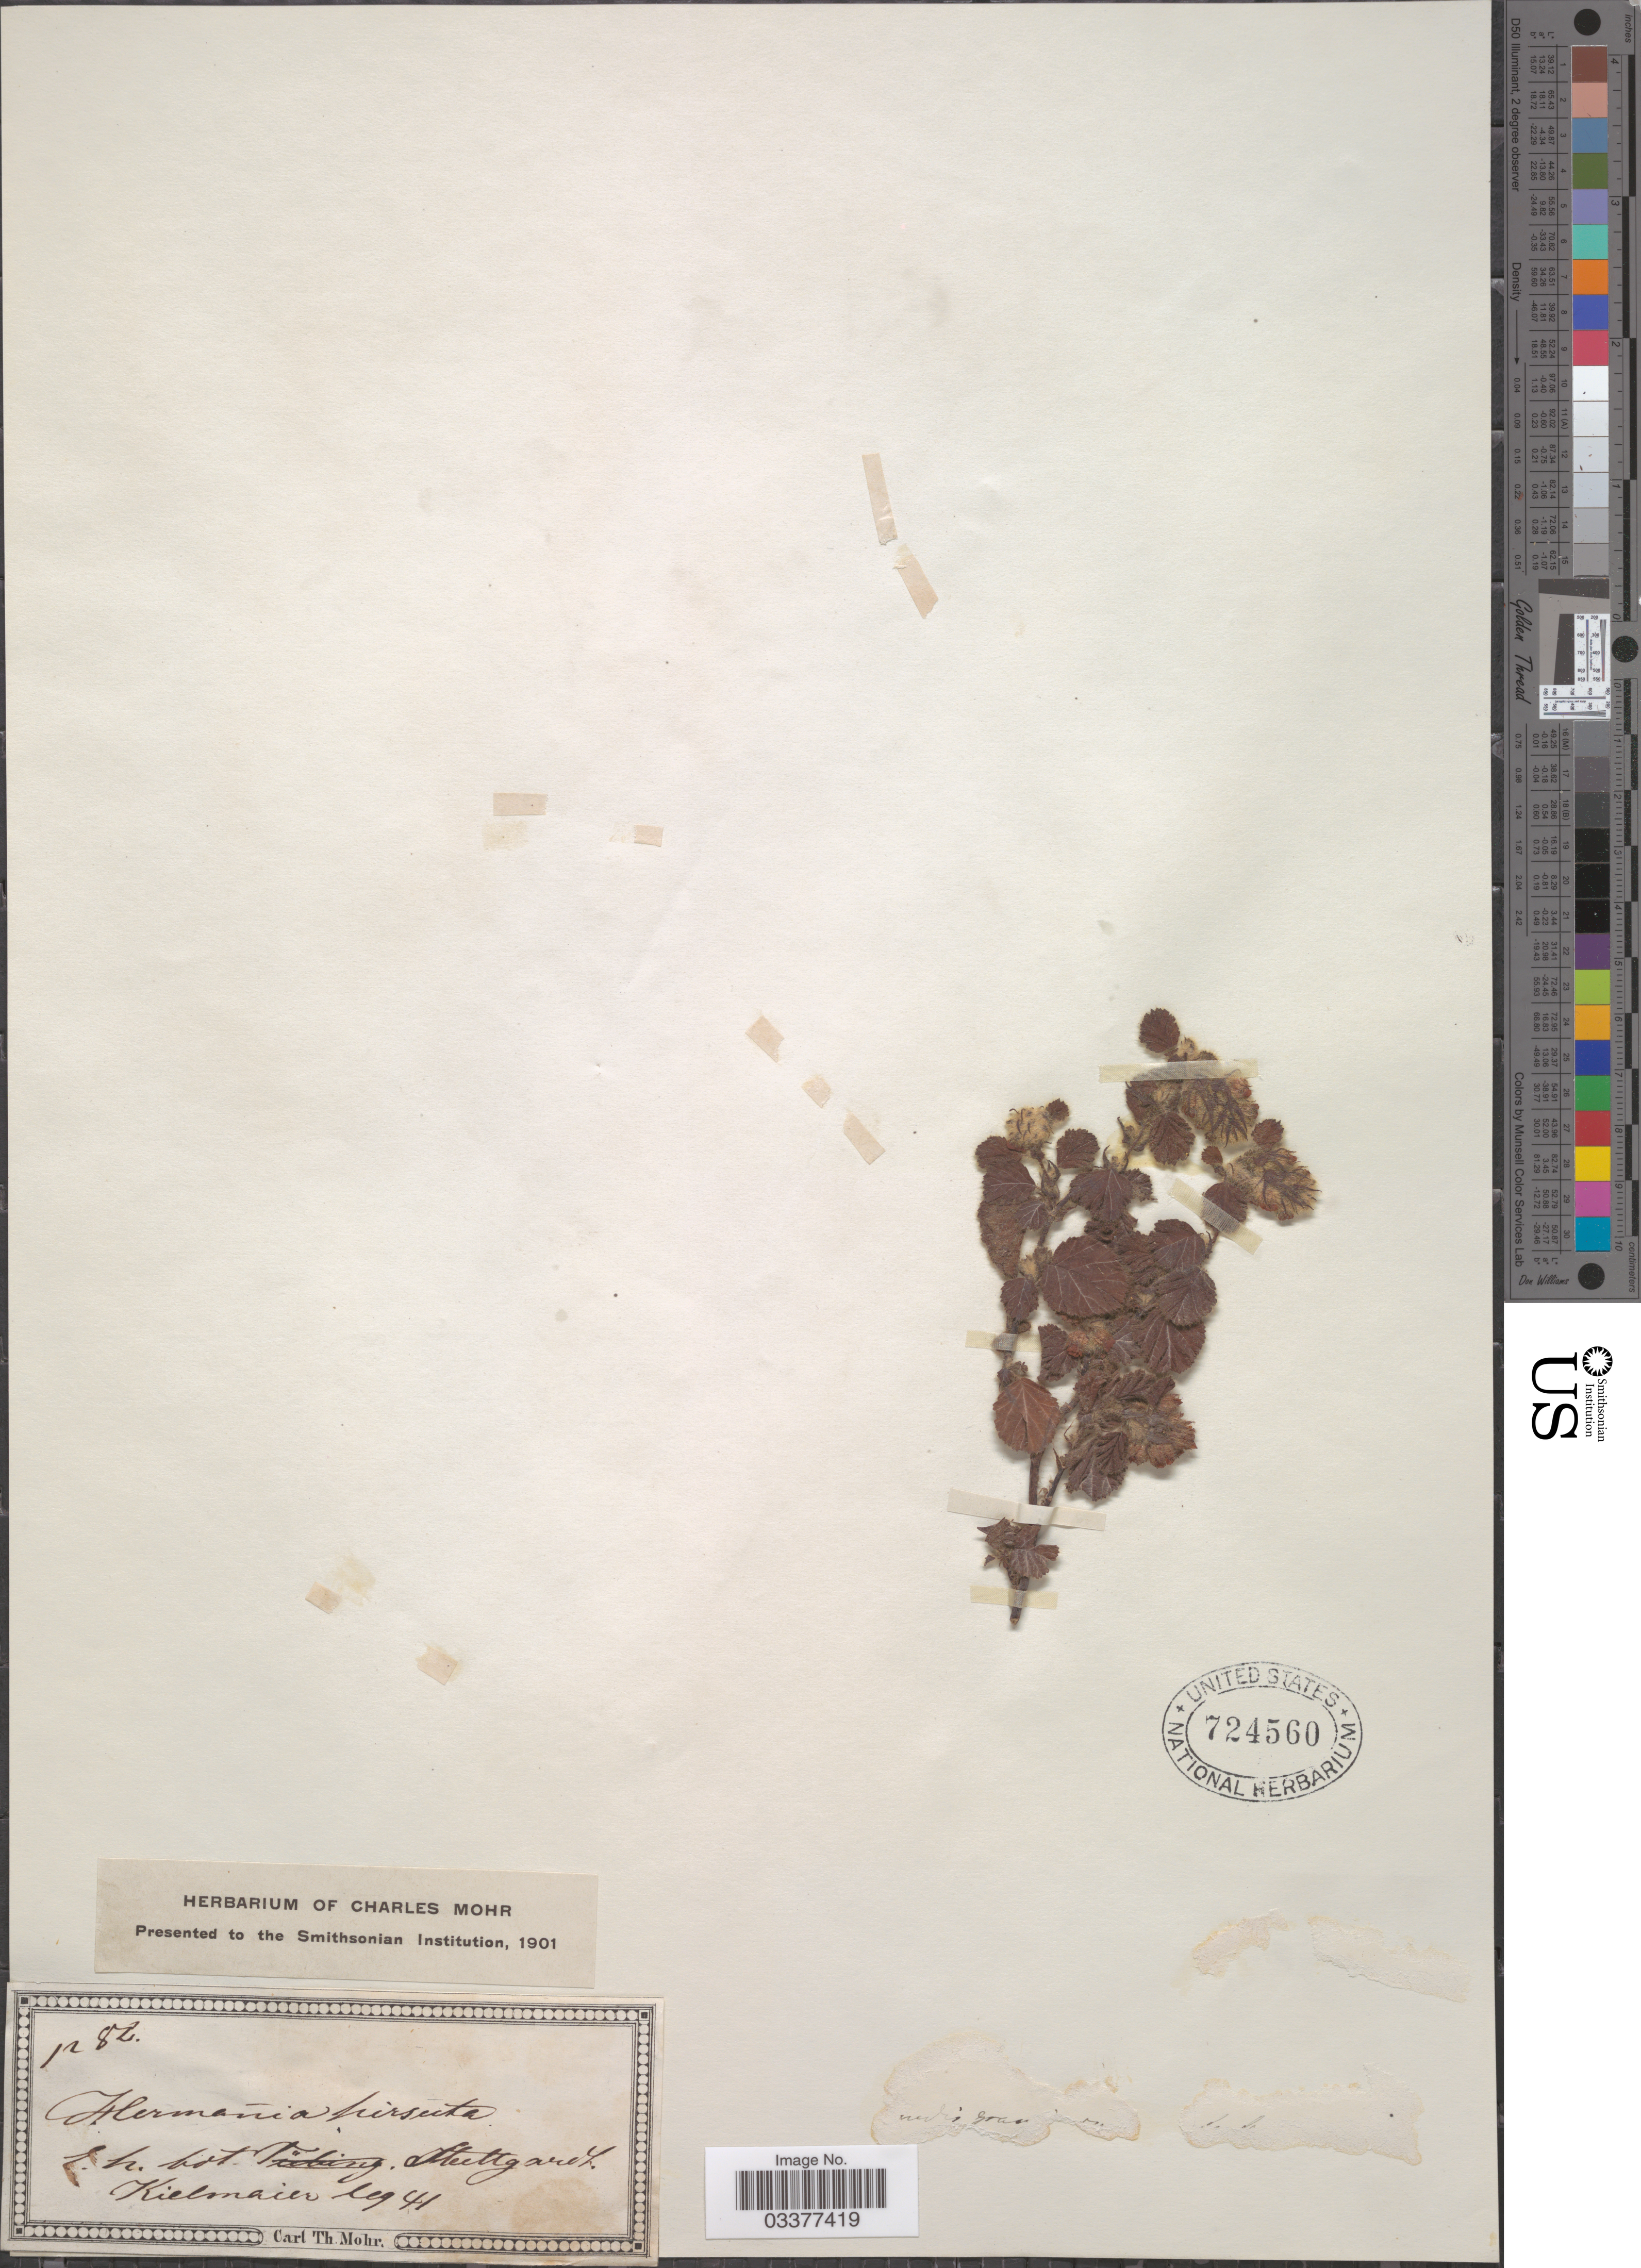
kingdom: Plantae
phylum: Tracheophyta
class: Magnoliopsida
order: Malvales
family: Malvaceae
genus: Hermannia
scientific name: Hermannia sp.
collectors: Kielmaier, --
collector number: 1282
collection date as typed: Transcribed d/m/y: //41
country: Germany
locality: E. h. bot. Stuttgardt.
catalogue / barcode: US 724560